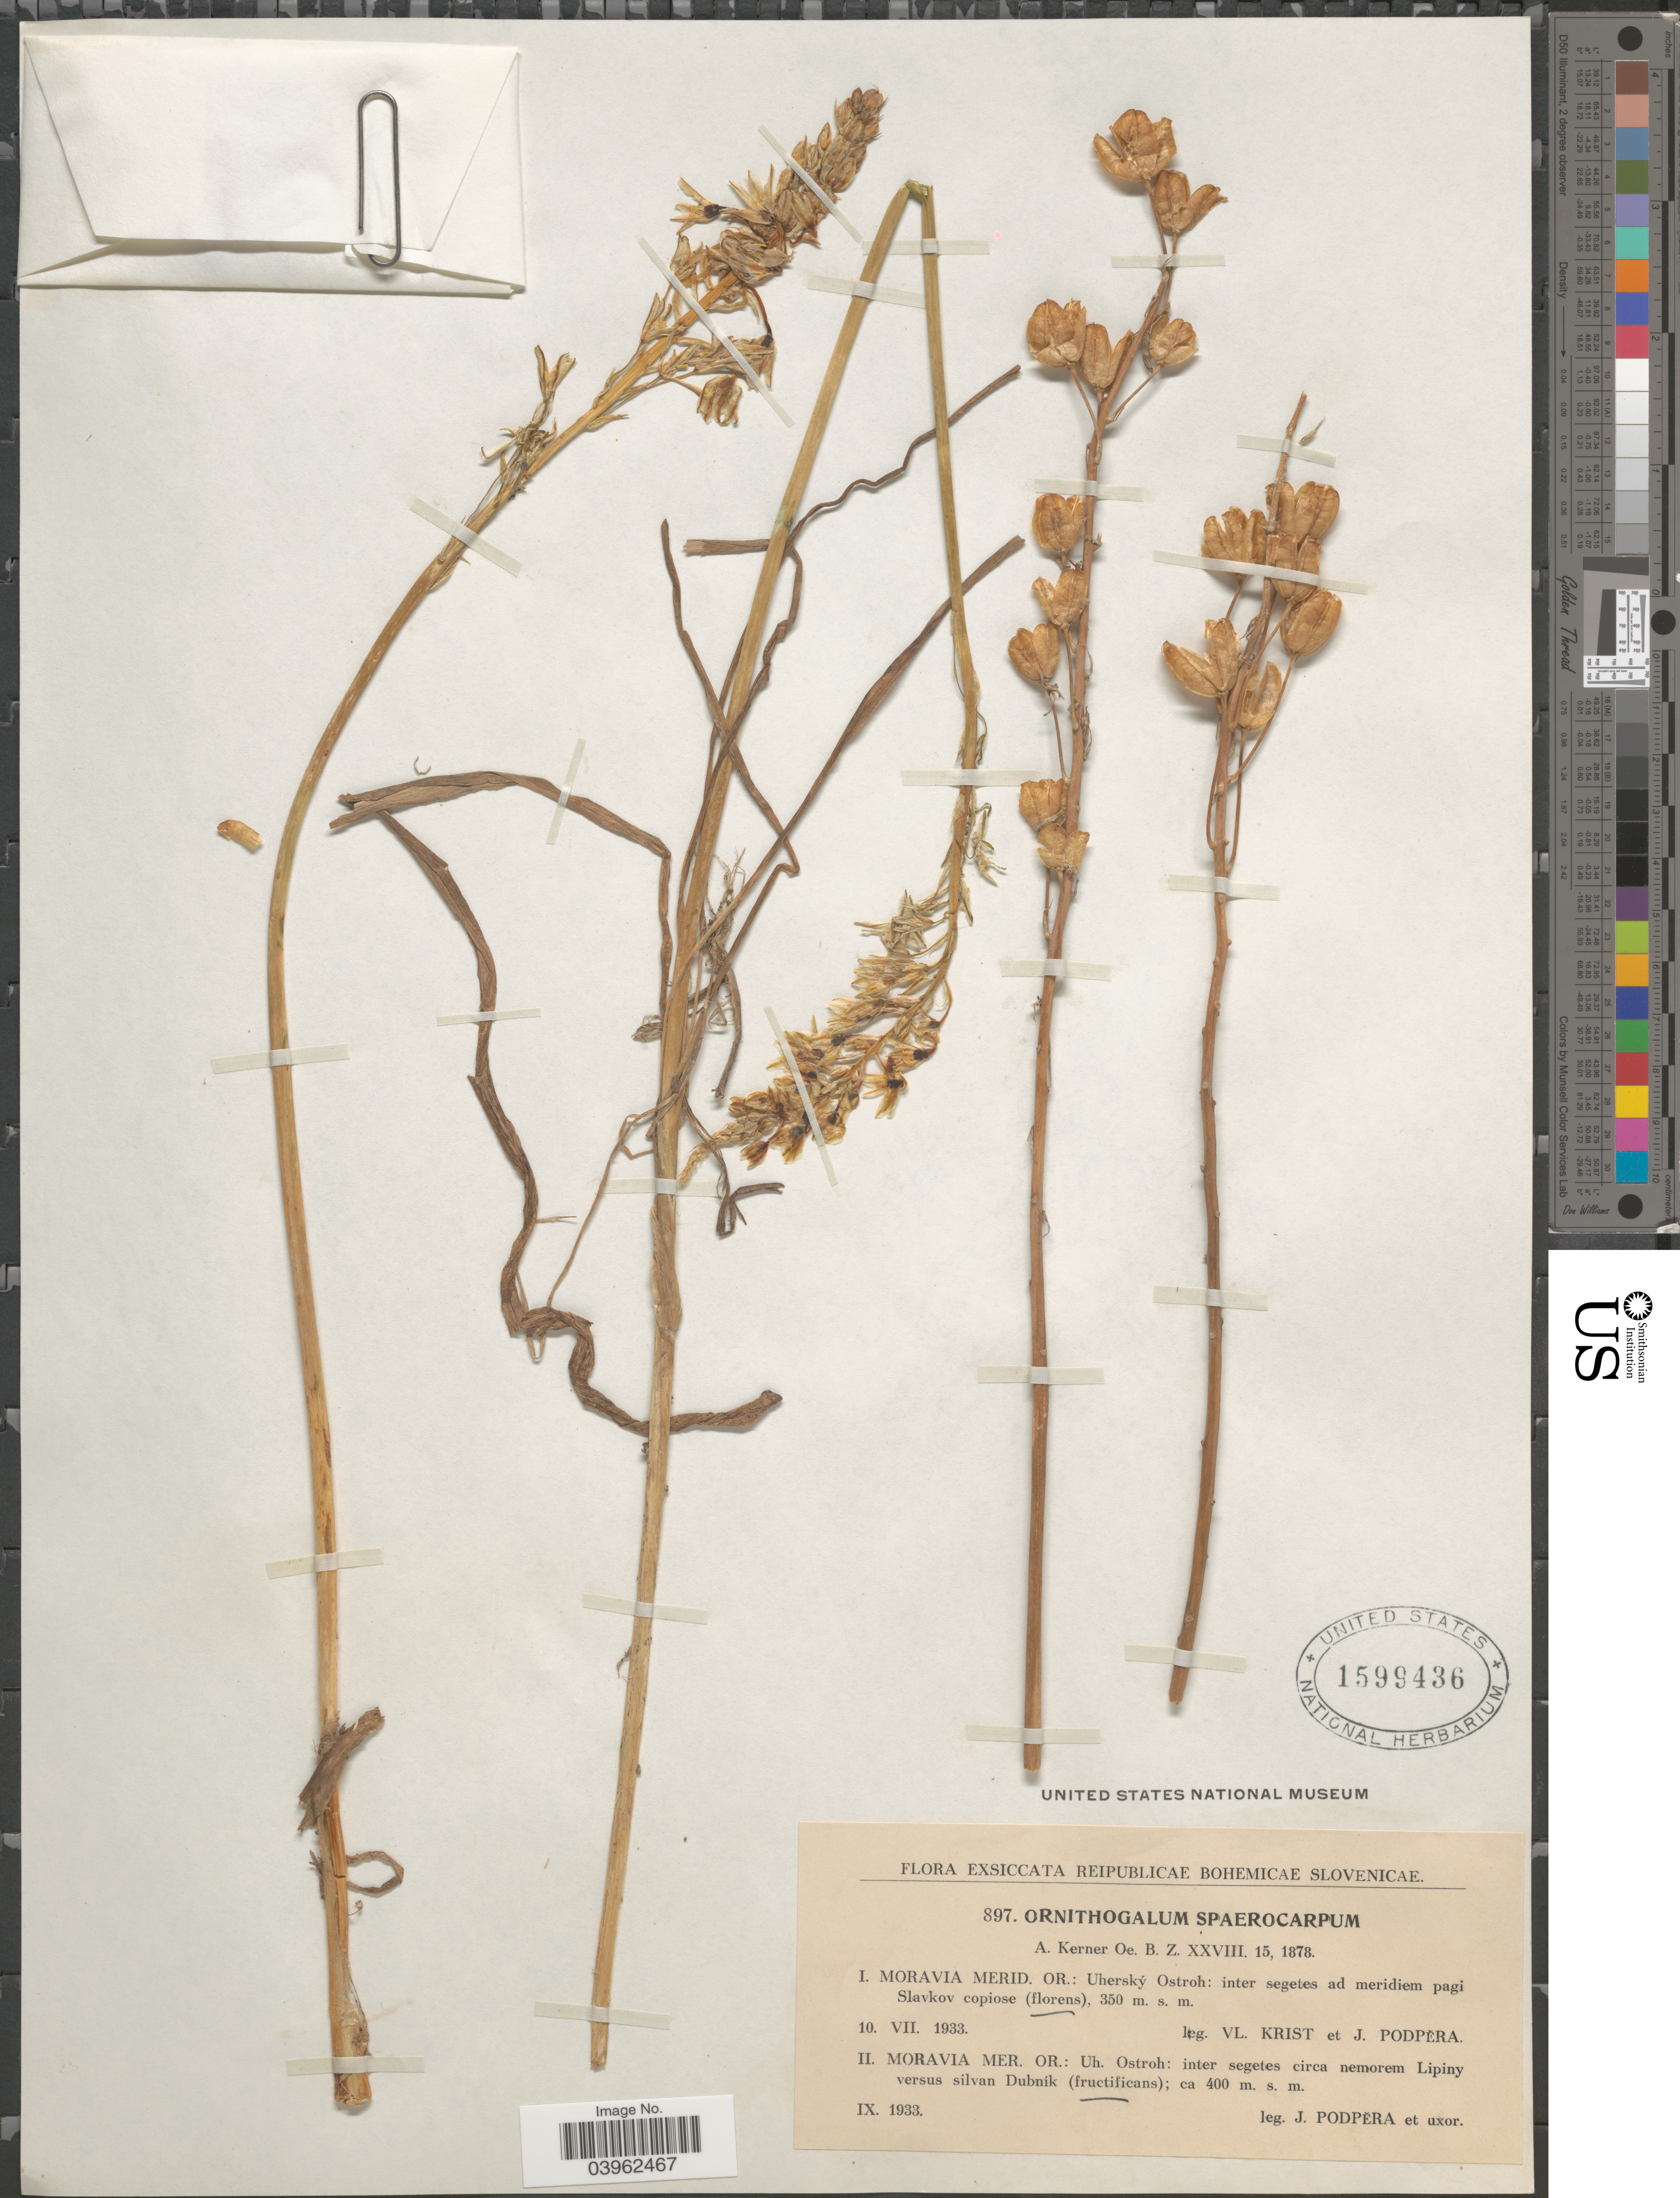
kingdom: Plantae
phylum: Tracheophyta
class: Liliopsida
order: Asparagales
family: Asparagaceae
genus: Ornithogalum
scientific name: Ornithogalum sphaerocarpum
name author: A. Kern.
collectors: J. Podpera & Uxor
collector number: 897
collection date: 1933-09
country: Czechia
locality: Moravia Merid. Or.: Uh. Ostroh: inter segetes circa nemorem Lipiny versus silvan Dubník.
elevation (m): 400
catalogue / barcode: US 1599436-2